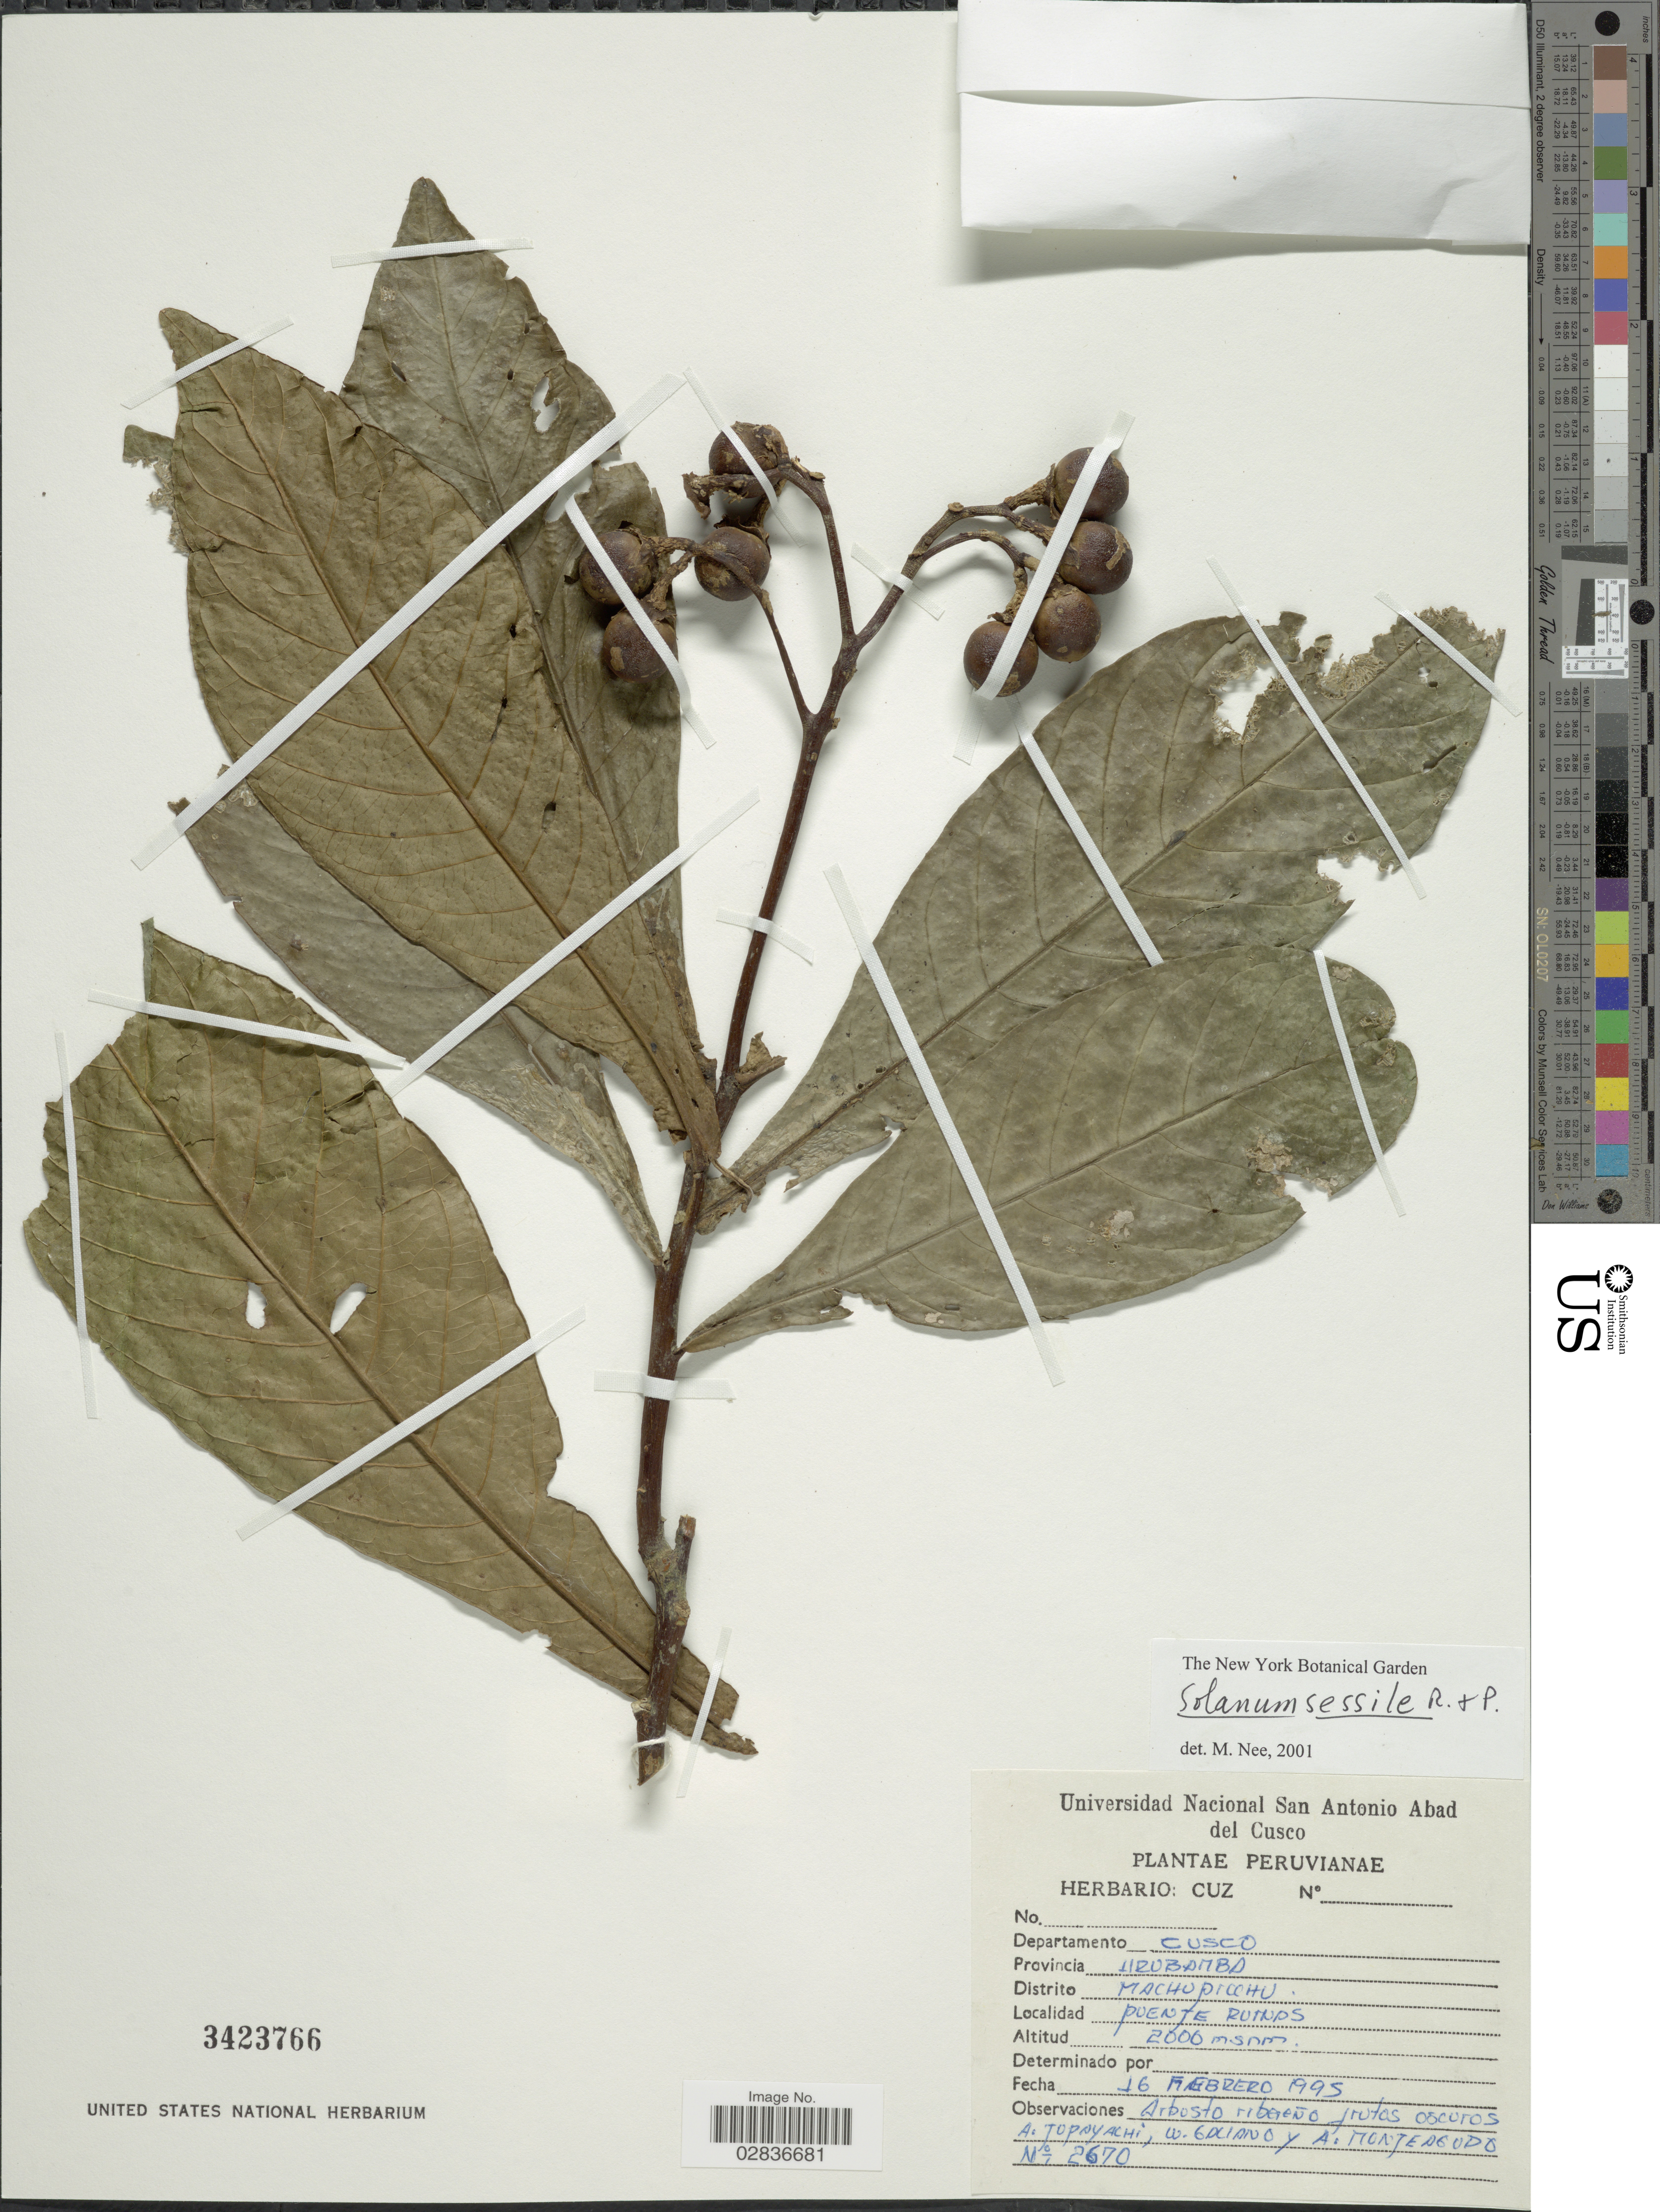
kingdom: Plantae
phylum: Tracheophyta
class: Magnoliopsida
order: Solanales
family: Solanaceae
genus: Solanum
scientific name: Solanum sessile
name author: Ruiz & Pav.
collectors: A. Tupayachi, W. Galiano & A. Monteagudo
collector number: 2670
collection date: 1995-02-16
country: Peru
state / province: Cusco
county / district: Urubamba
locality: Distrito Machupicchu, puente ruinas.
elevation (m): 2000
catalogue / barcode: US 3423766